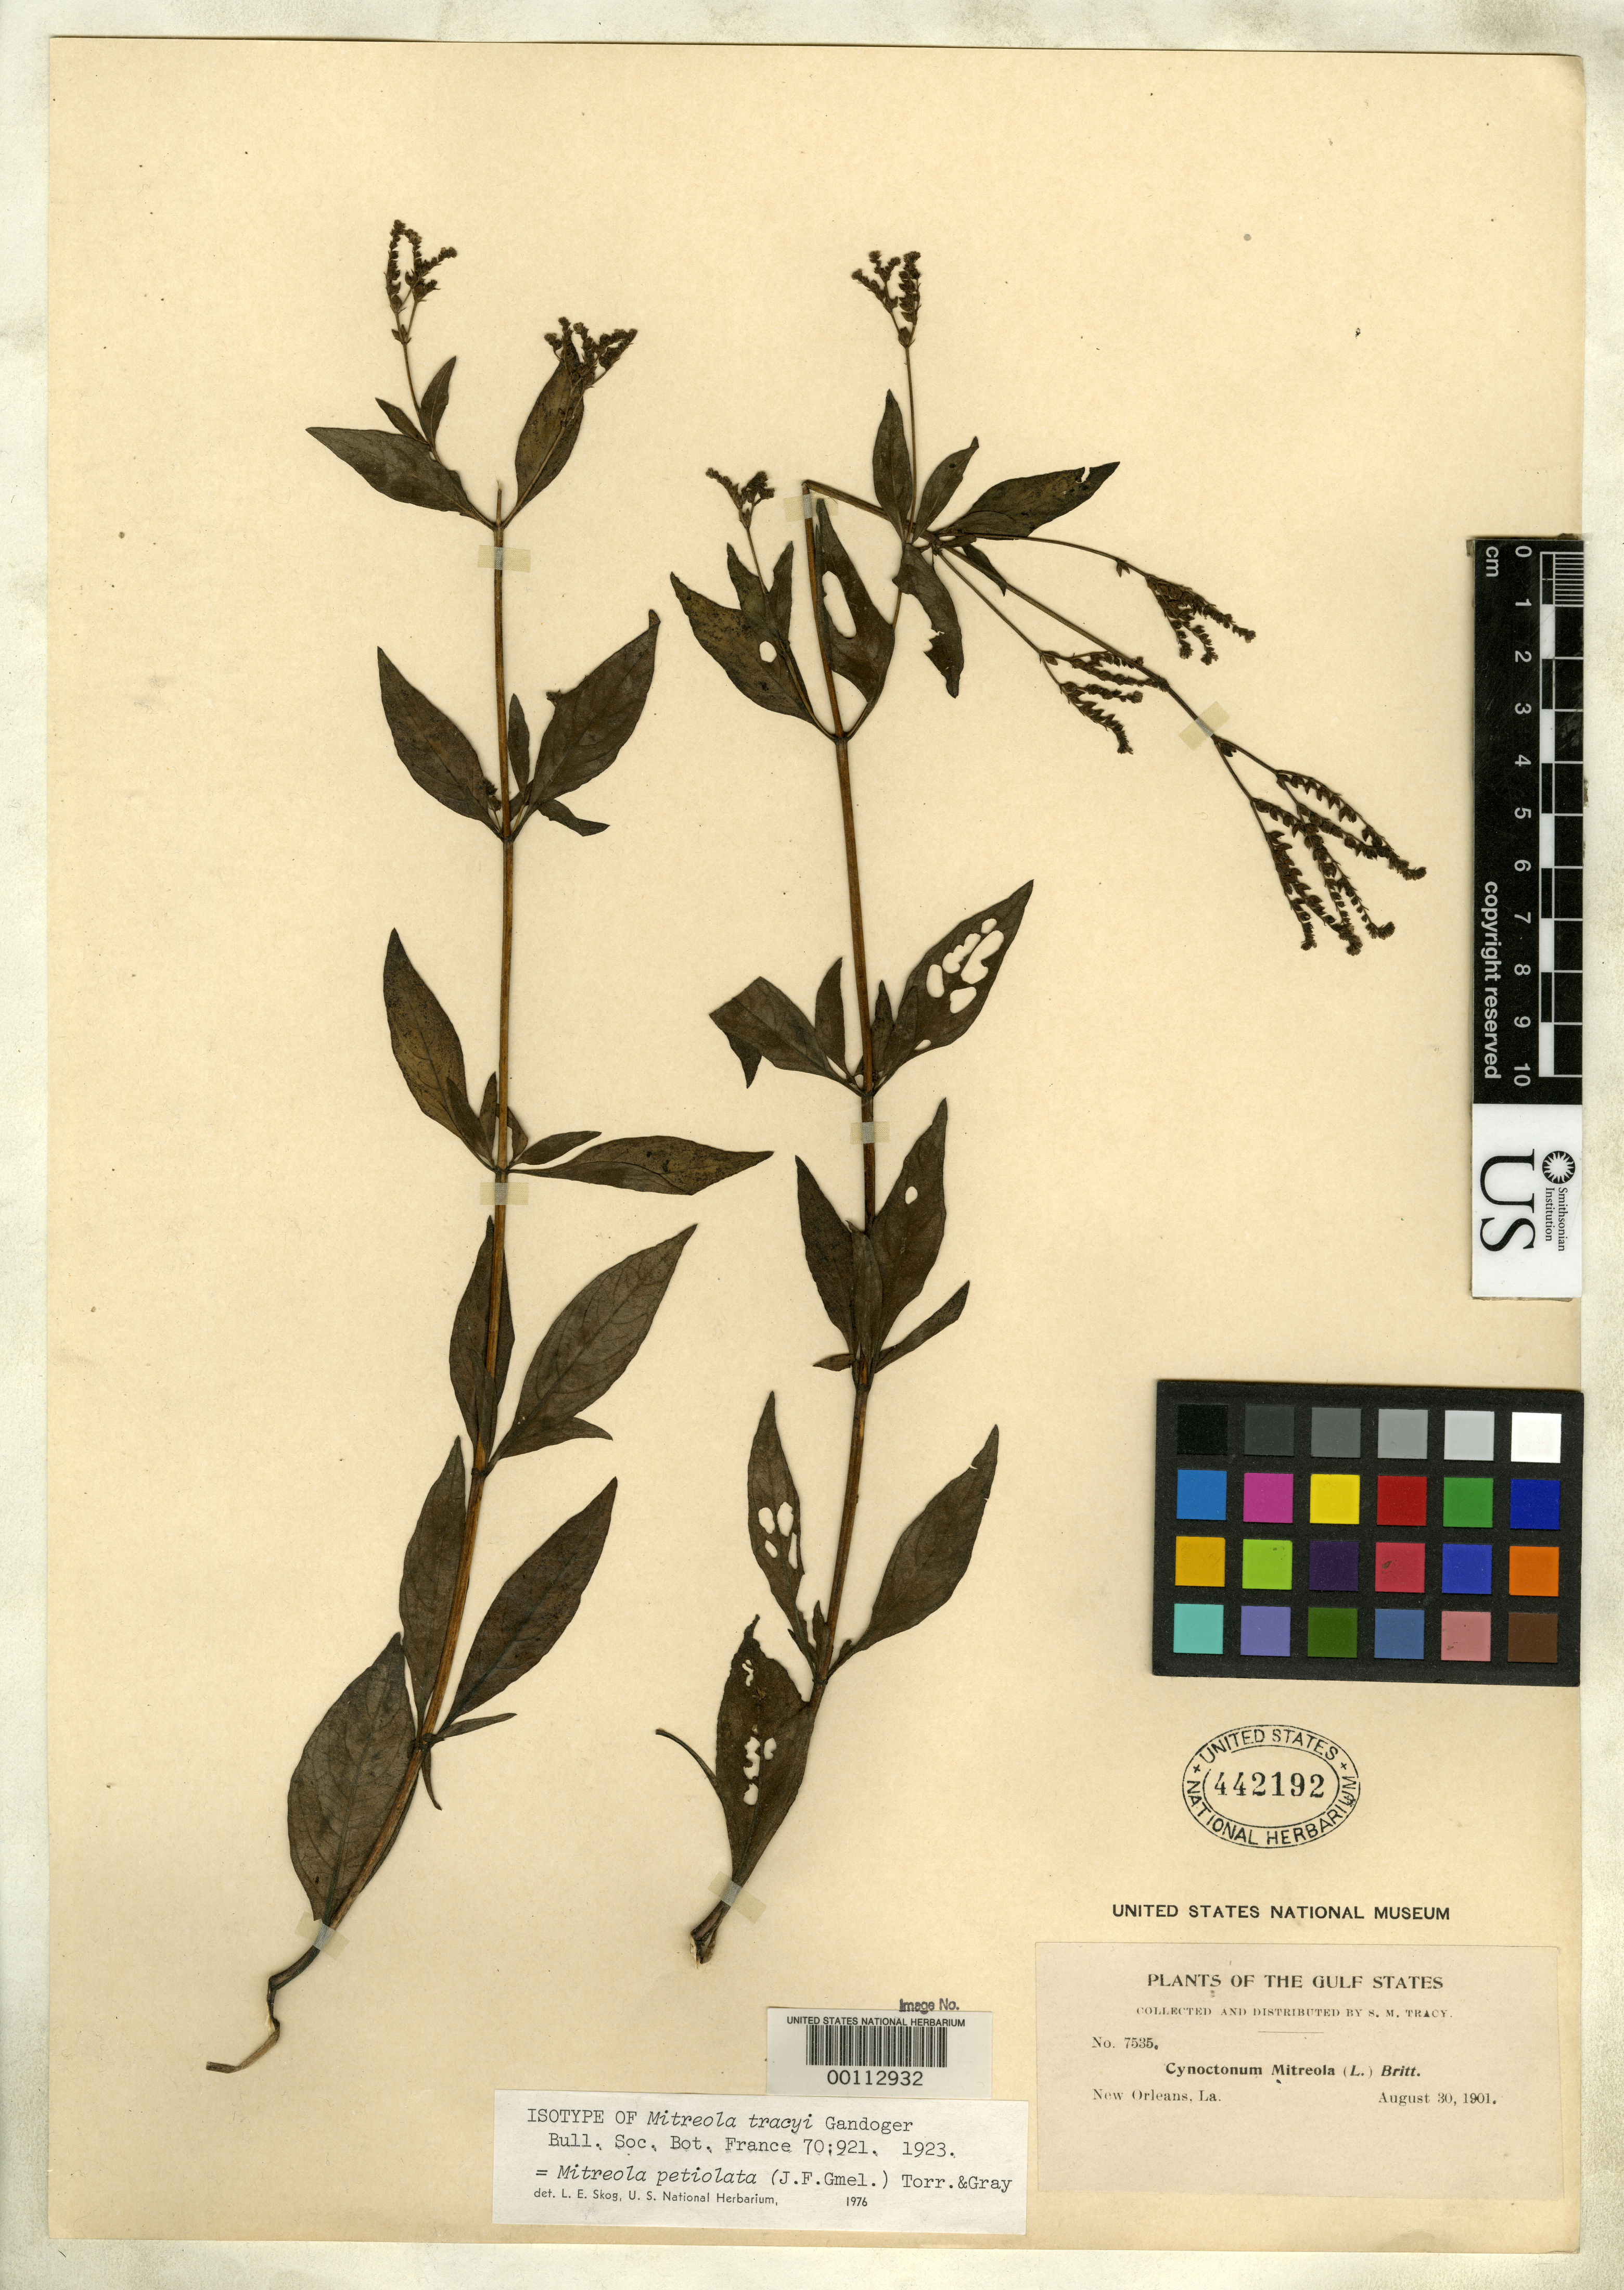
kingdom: Plantae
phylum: Tracheophyta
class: Magnoliopsida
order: Gentianales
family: Loganiaceae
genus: Mitreola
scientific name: Mitreola tracyi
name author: Gand.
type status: Isotype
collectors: S. M. Tracy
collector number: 7535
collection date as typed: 30 Aug 1901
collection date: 1901-08-30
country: United States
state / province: Louisiana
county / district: Orleans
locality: New Orleans.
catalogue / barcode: US 442192